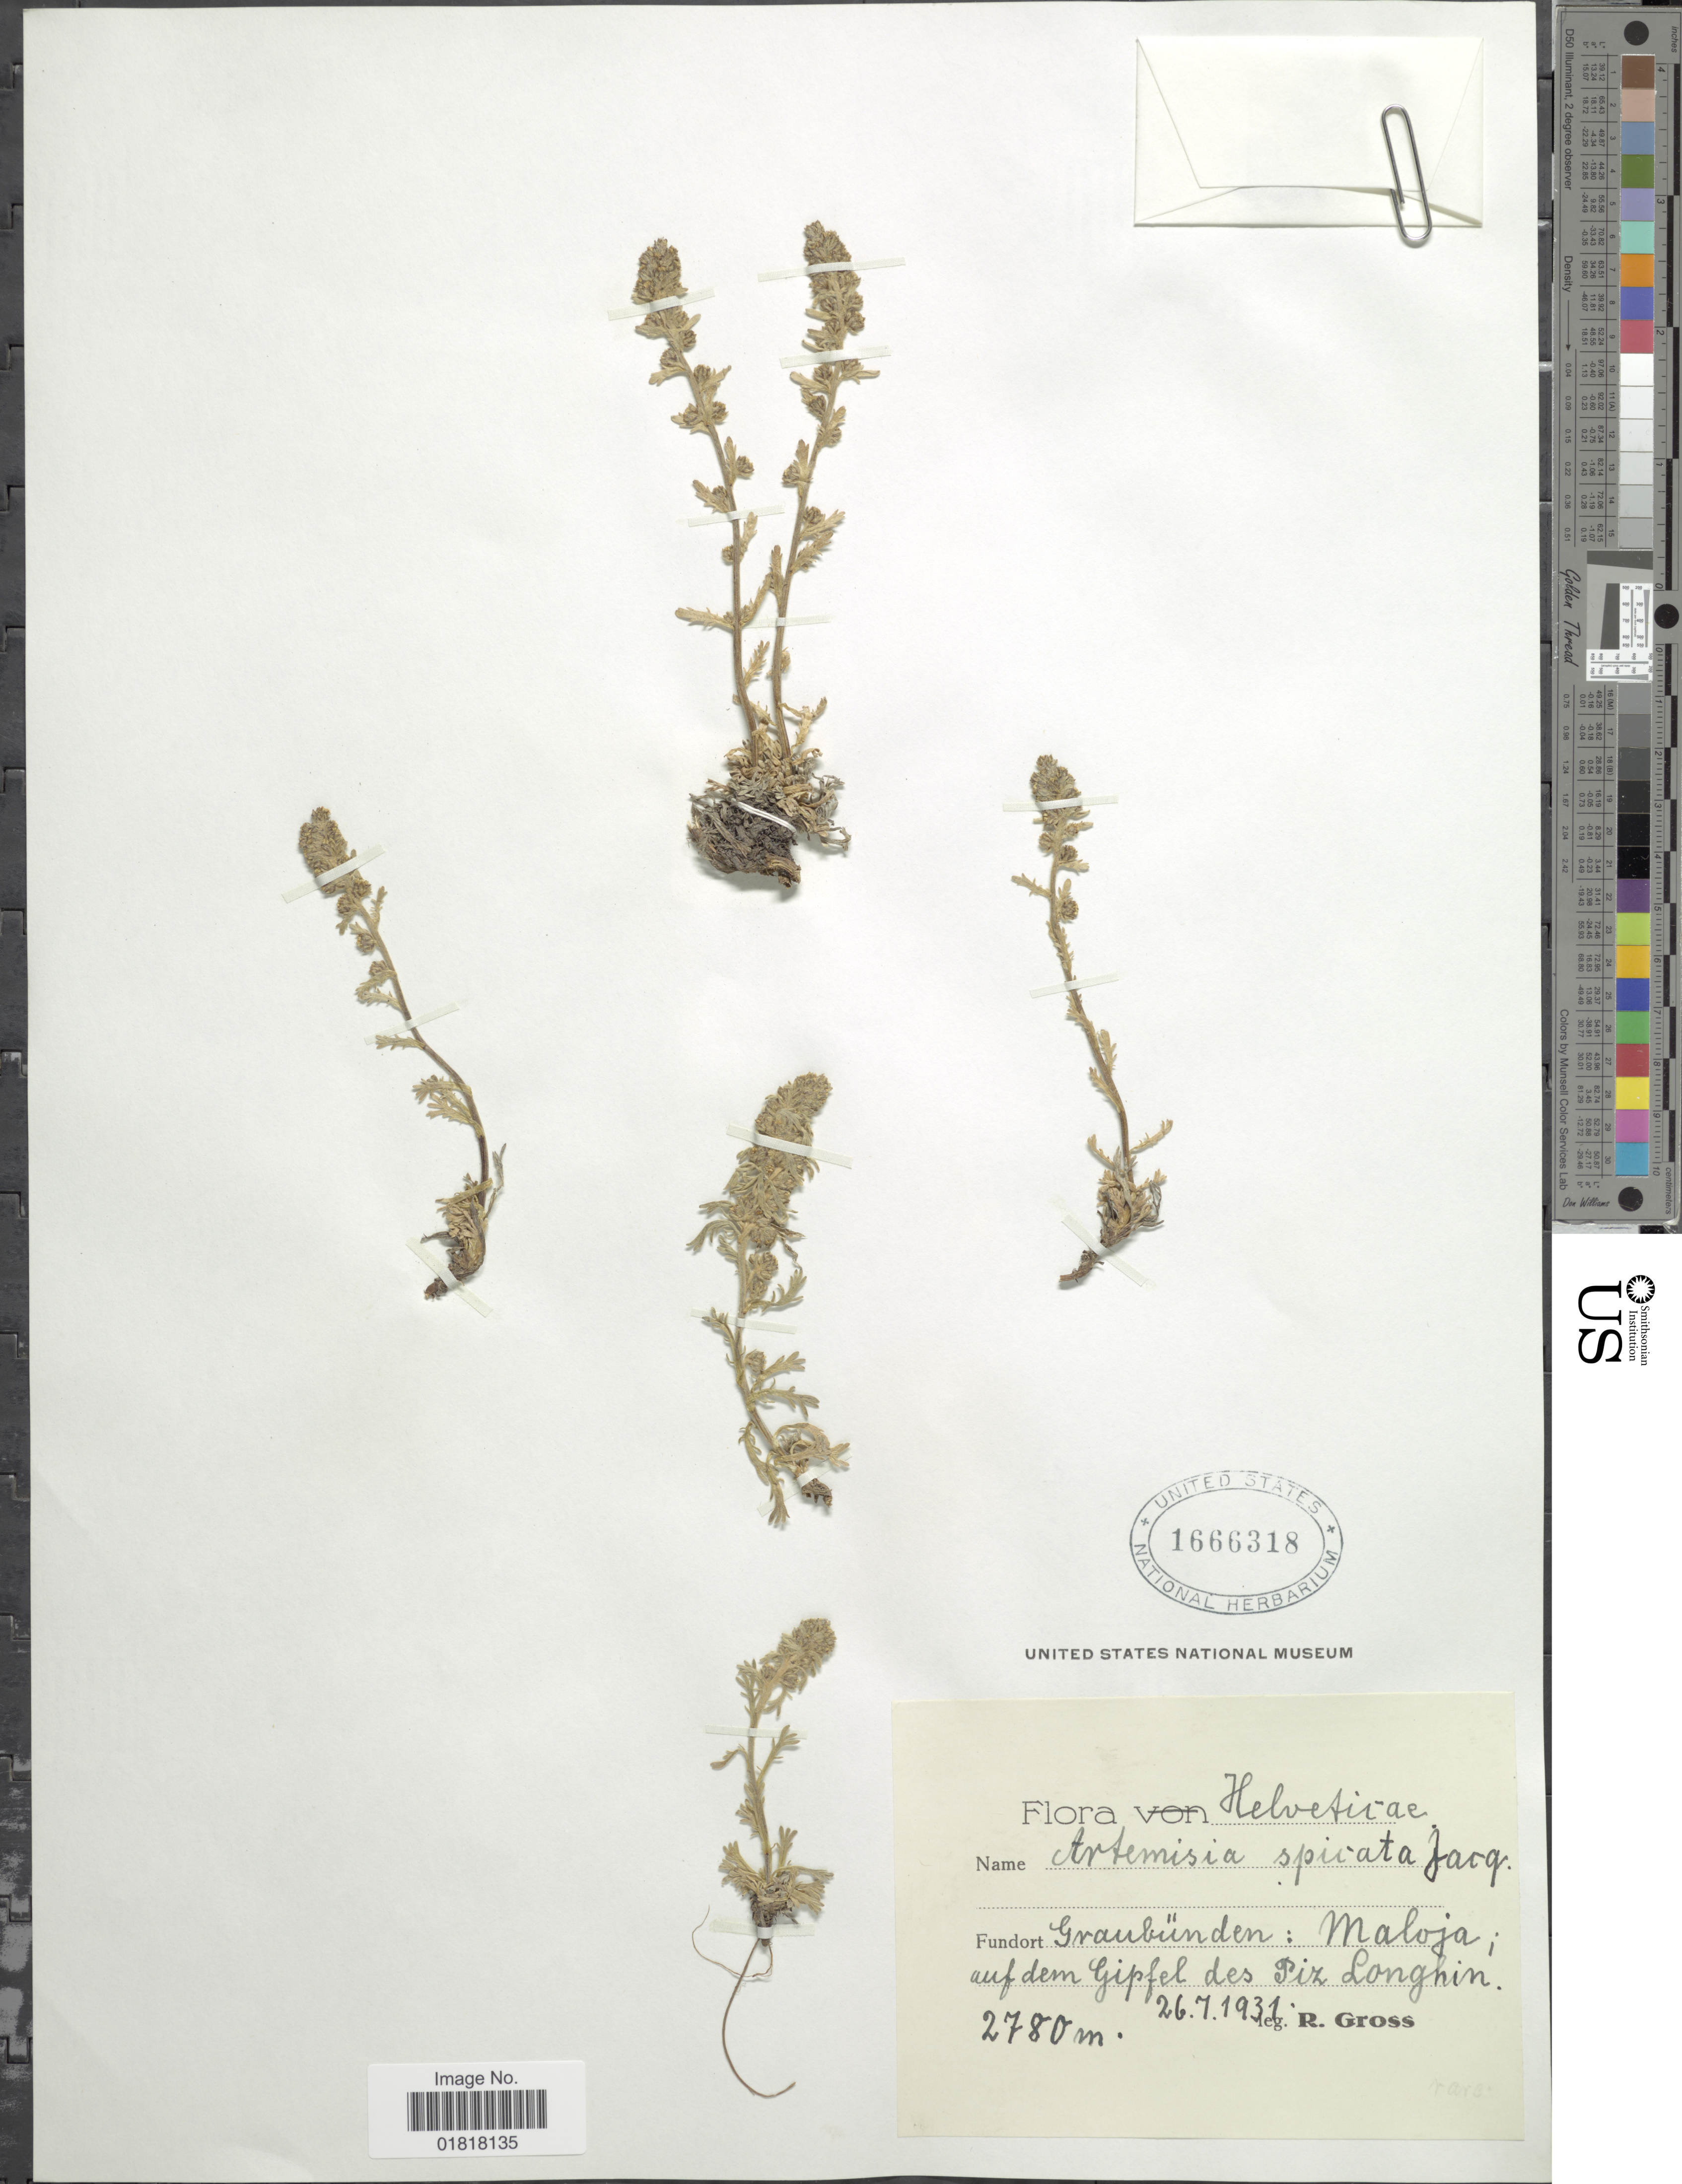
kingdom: Plantae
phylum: Tracheophyta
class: Magnoliopsida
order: Asterales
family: Asteraceae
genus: Artemisia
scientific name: Artemisia spicata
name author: (Baumg.) Wulfen ex Jacq.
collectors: R. Gross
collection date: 1931-07-26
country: Switzerland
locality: Helveticae, Fundort Graubünden: Maloja; auf dem Gipfel des Piz Longhin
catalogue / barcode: US 1666318